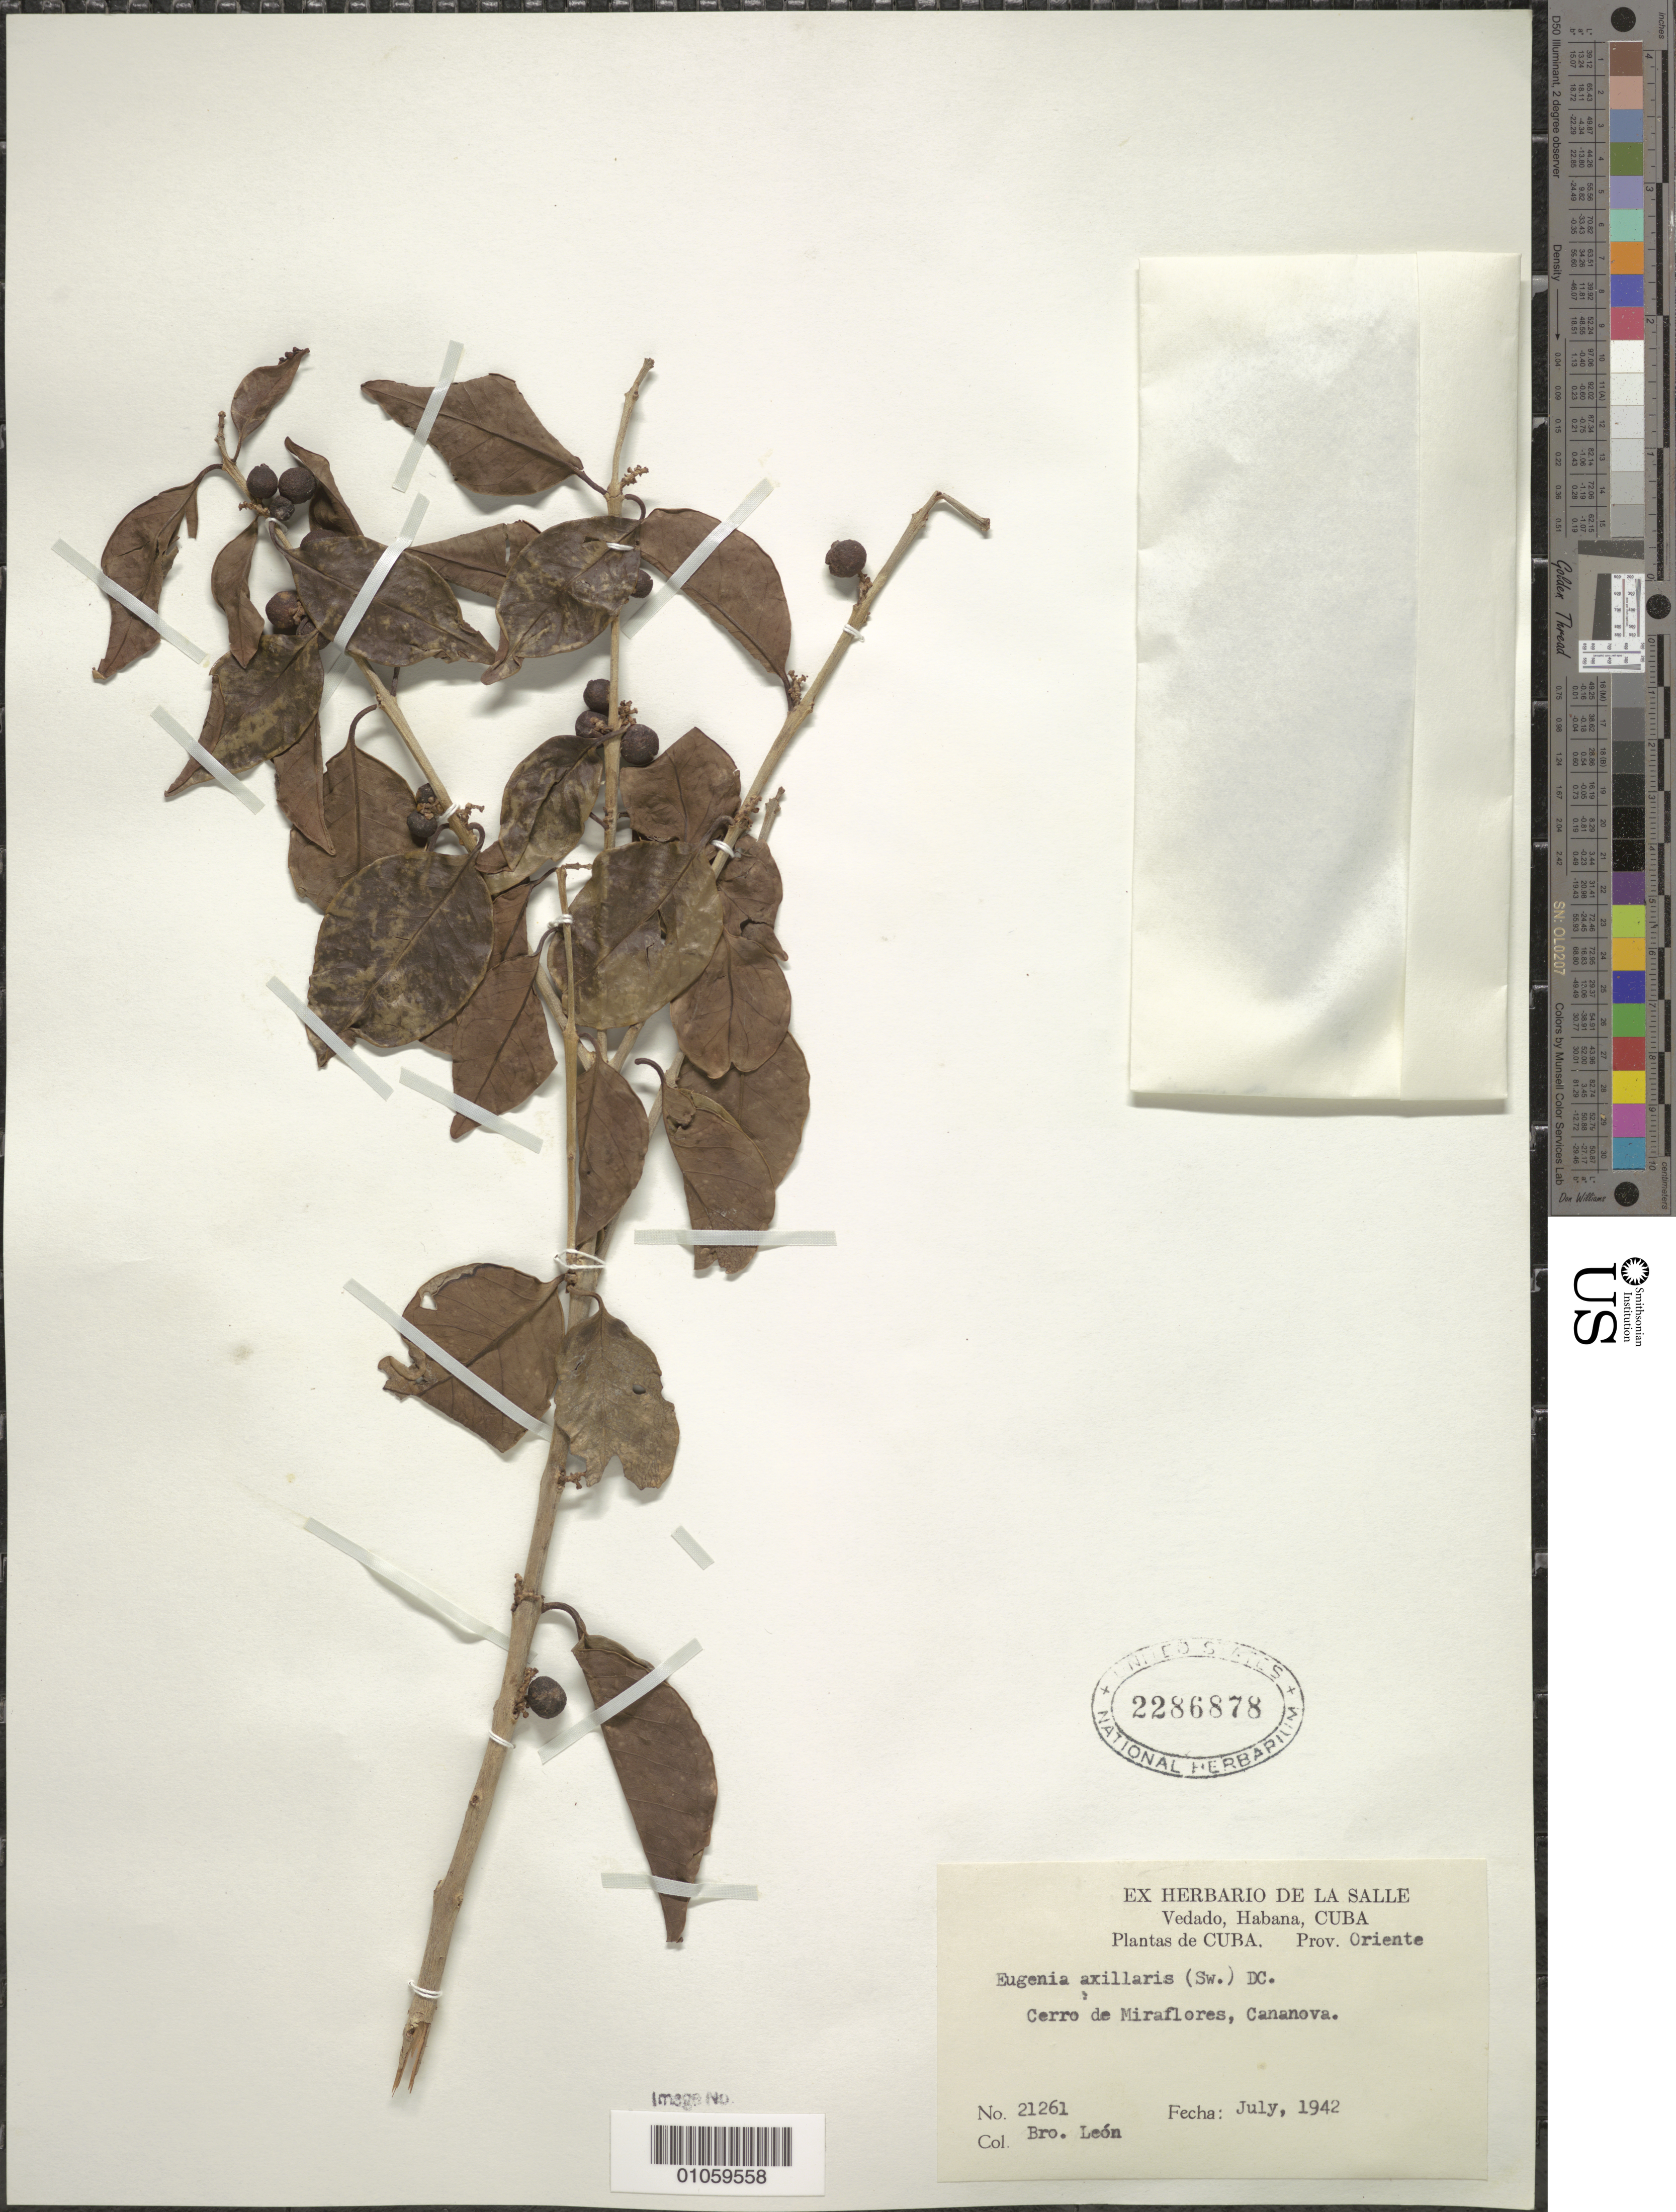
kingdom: Plantae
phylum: Tracheophyta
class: Magnoliopsida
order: Myrtales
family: Myrtaceae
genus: Eugenia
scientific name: Eugenia axillaris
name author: (Sw.) Willd.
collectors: Bro. León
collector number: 21261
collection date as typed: Jul 1942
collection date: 1942-07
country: Cuba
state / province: Oriente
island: Cuba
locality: Cerro de Miraflores, Cananova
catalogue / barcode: US 2286878